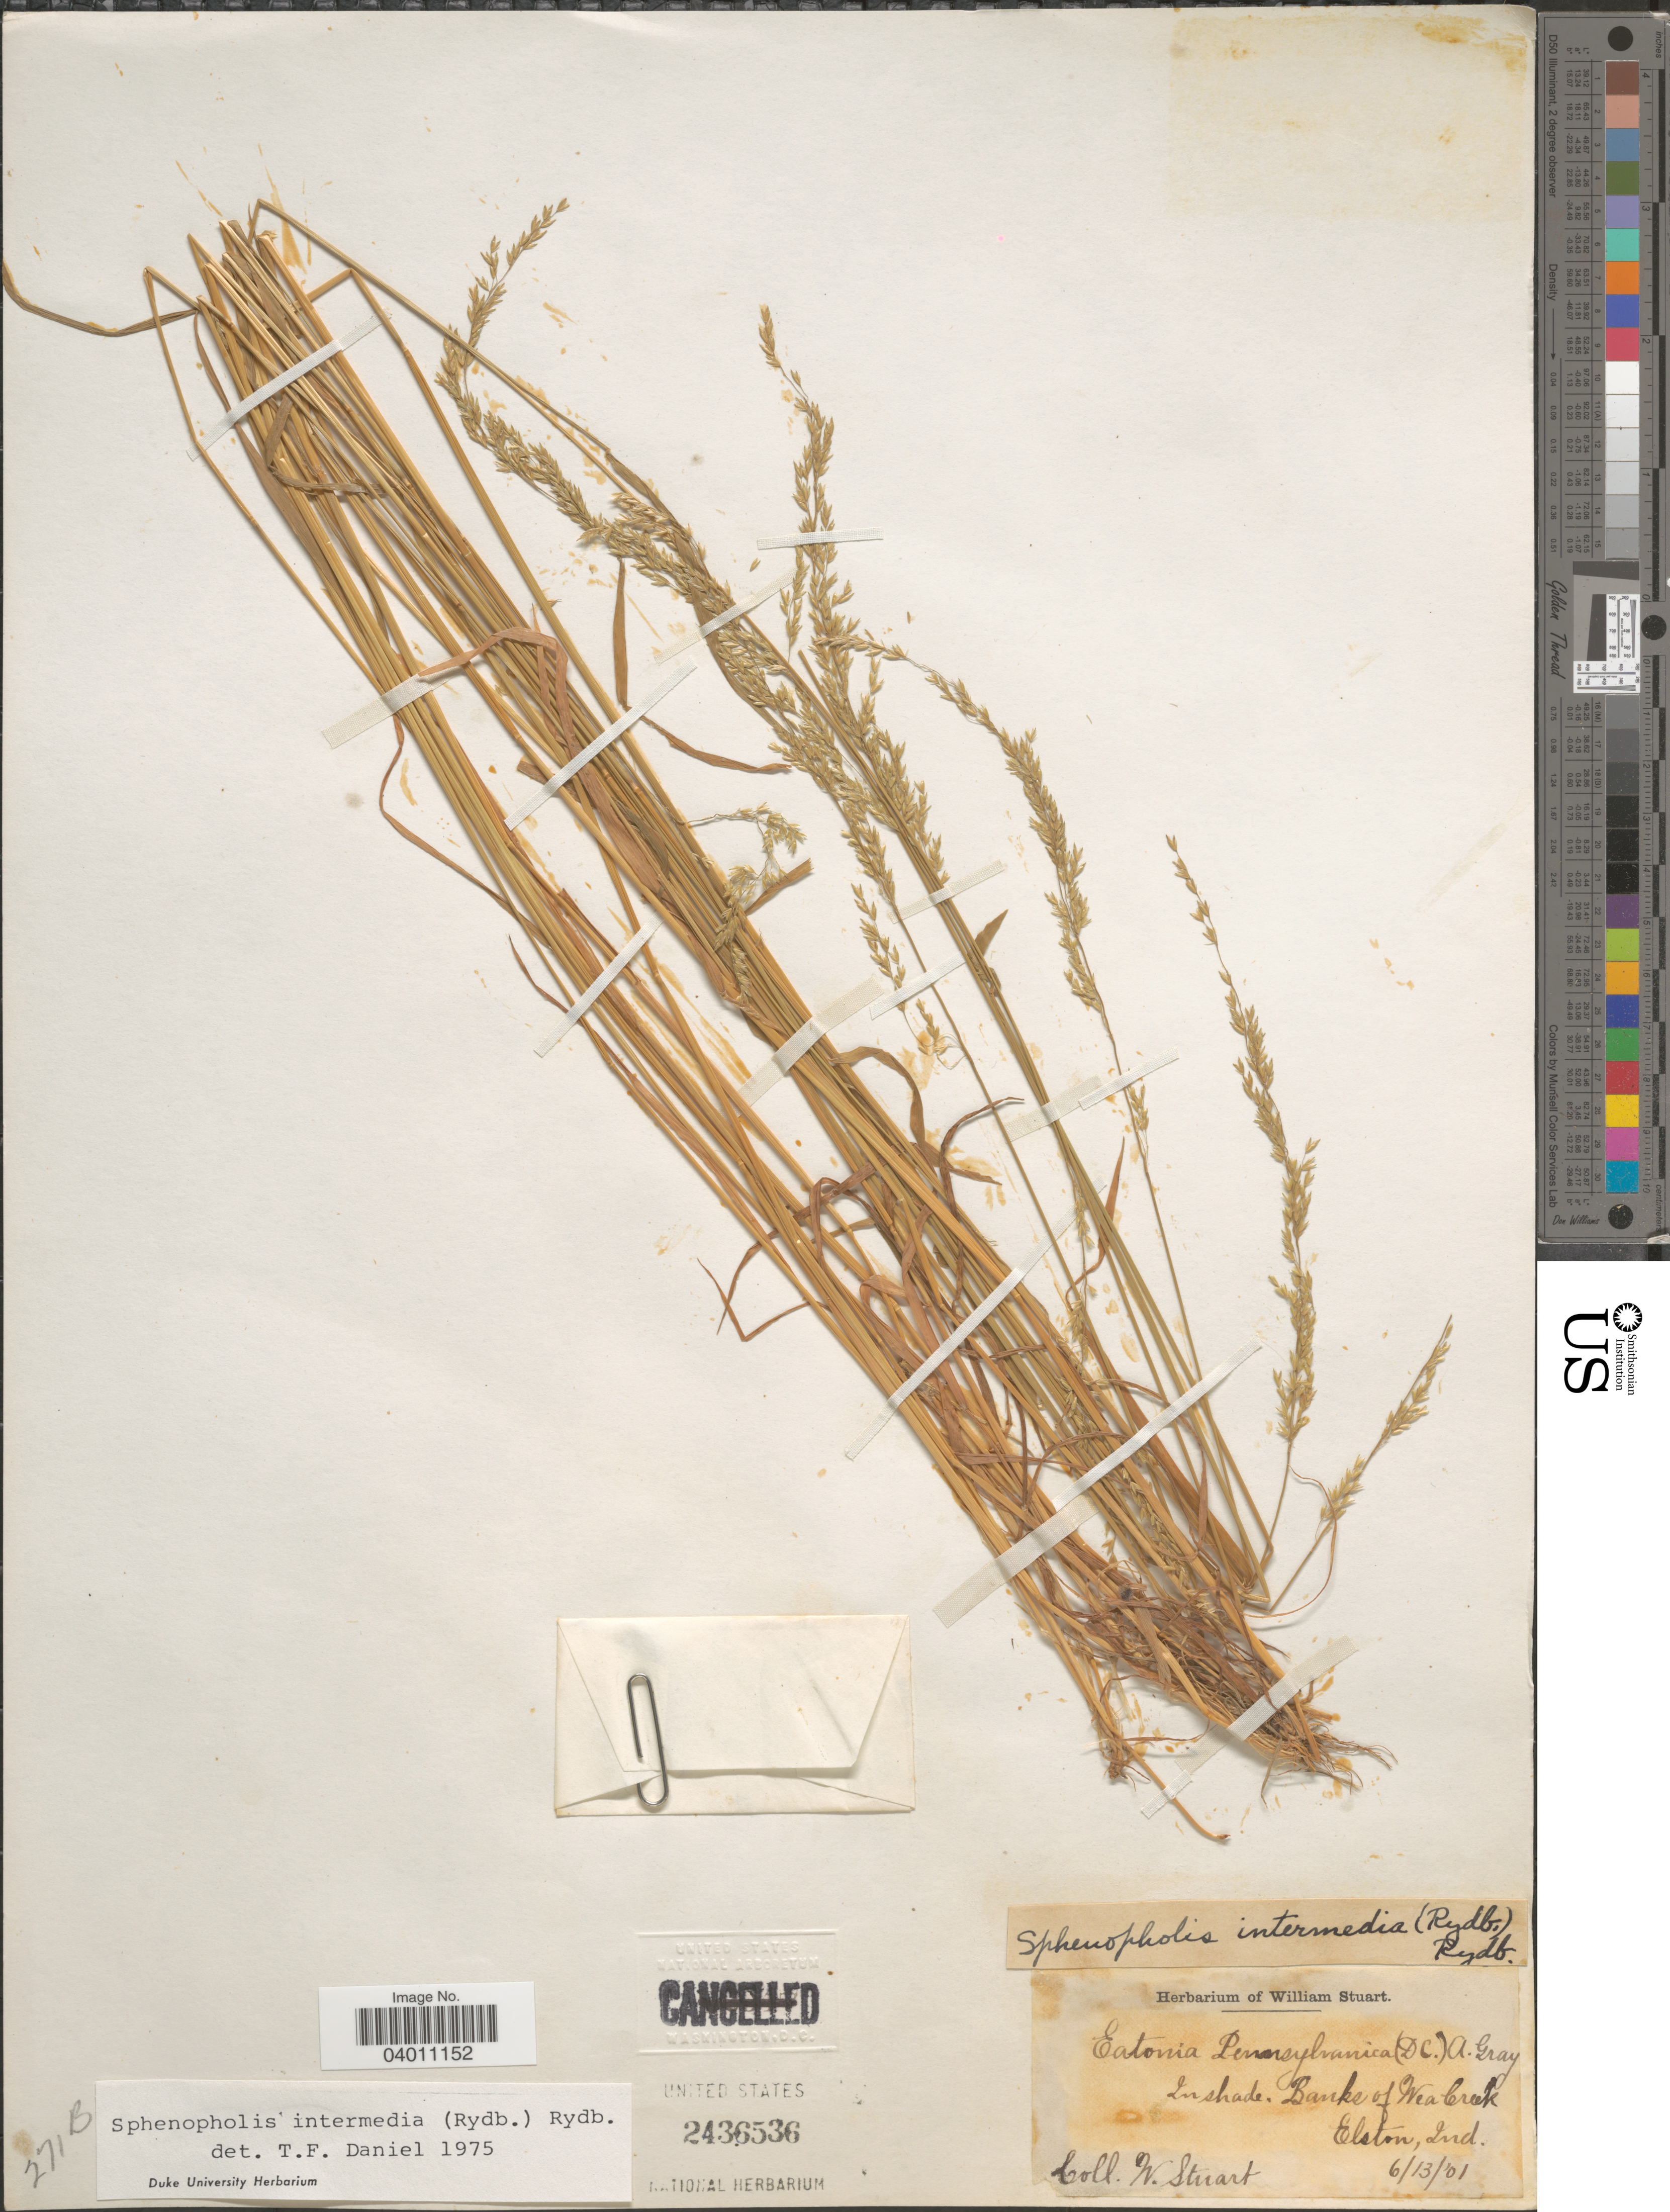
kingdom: Plantae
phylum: Tracheophyta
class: Liliopsida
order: Poales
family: Poaceae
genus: Sphenopholis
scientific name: Sphenopholis intermedia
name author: (Rydb.) Rydb.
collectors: W. Stuart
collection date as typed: Transcribed d/m/y: 13/6/1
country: United States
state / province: Indiana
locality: Banks of Wea Creek. Elston.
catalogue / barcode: US 2436536